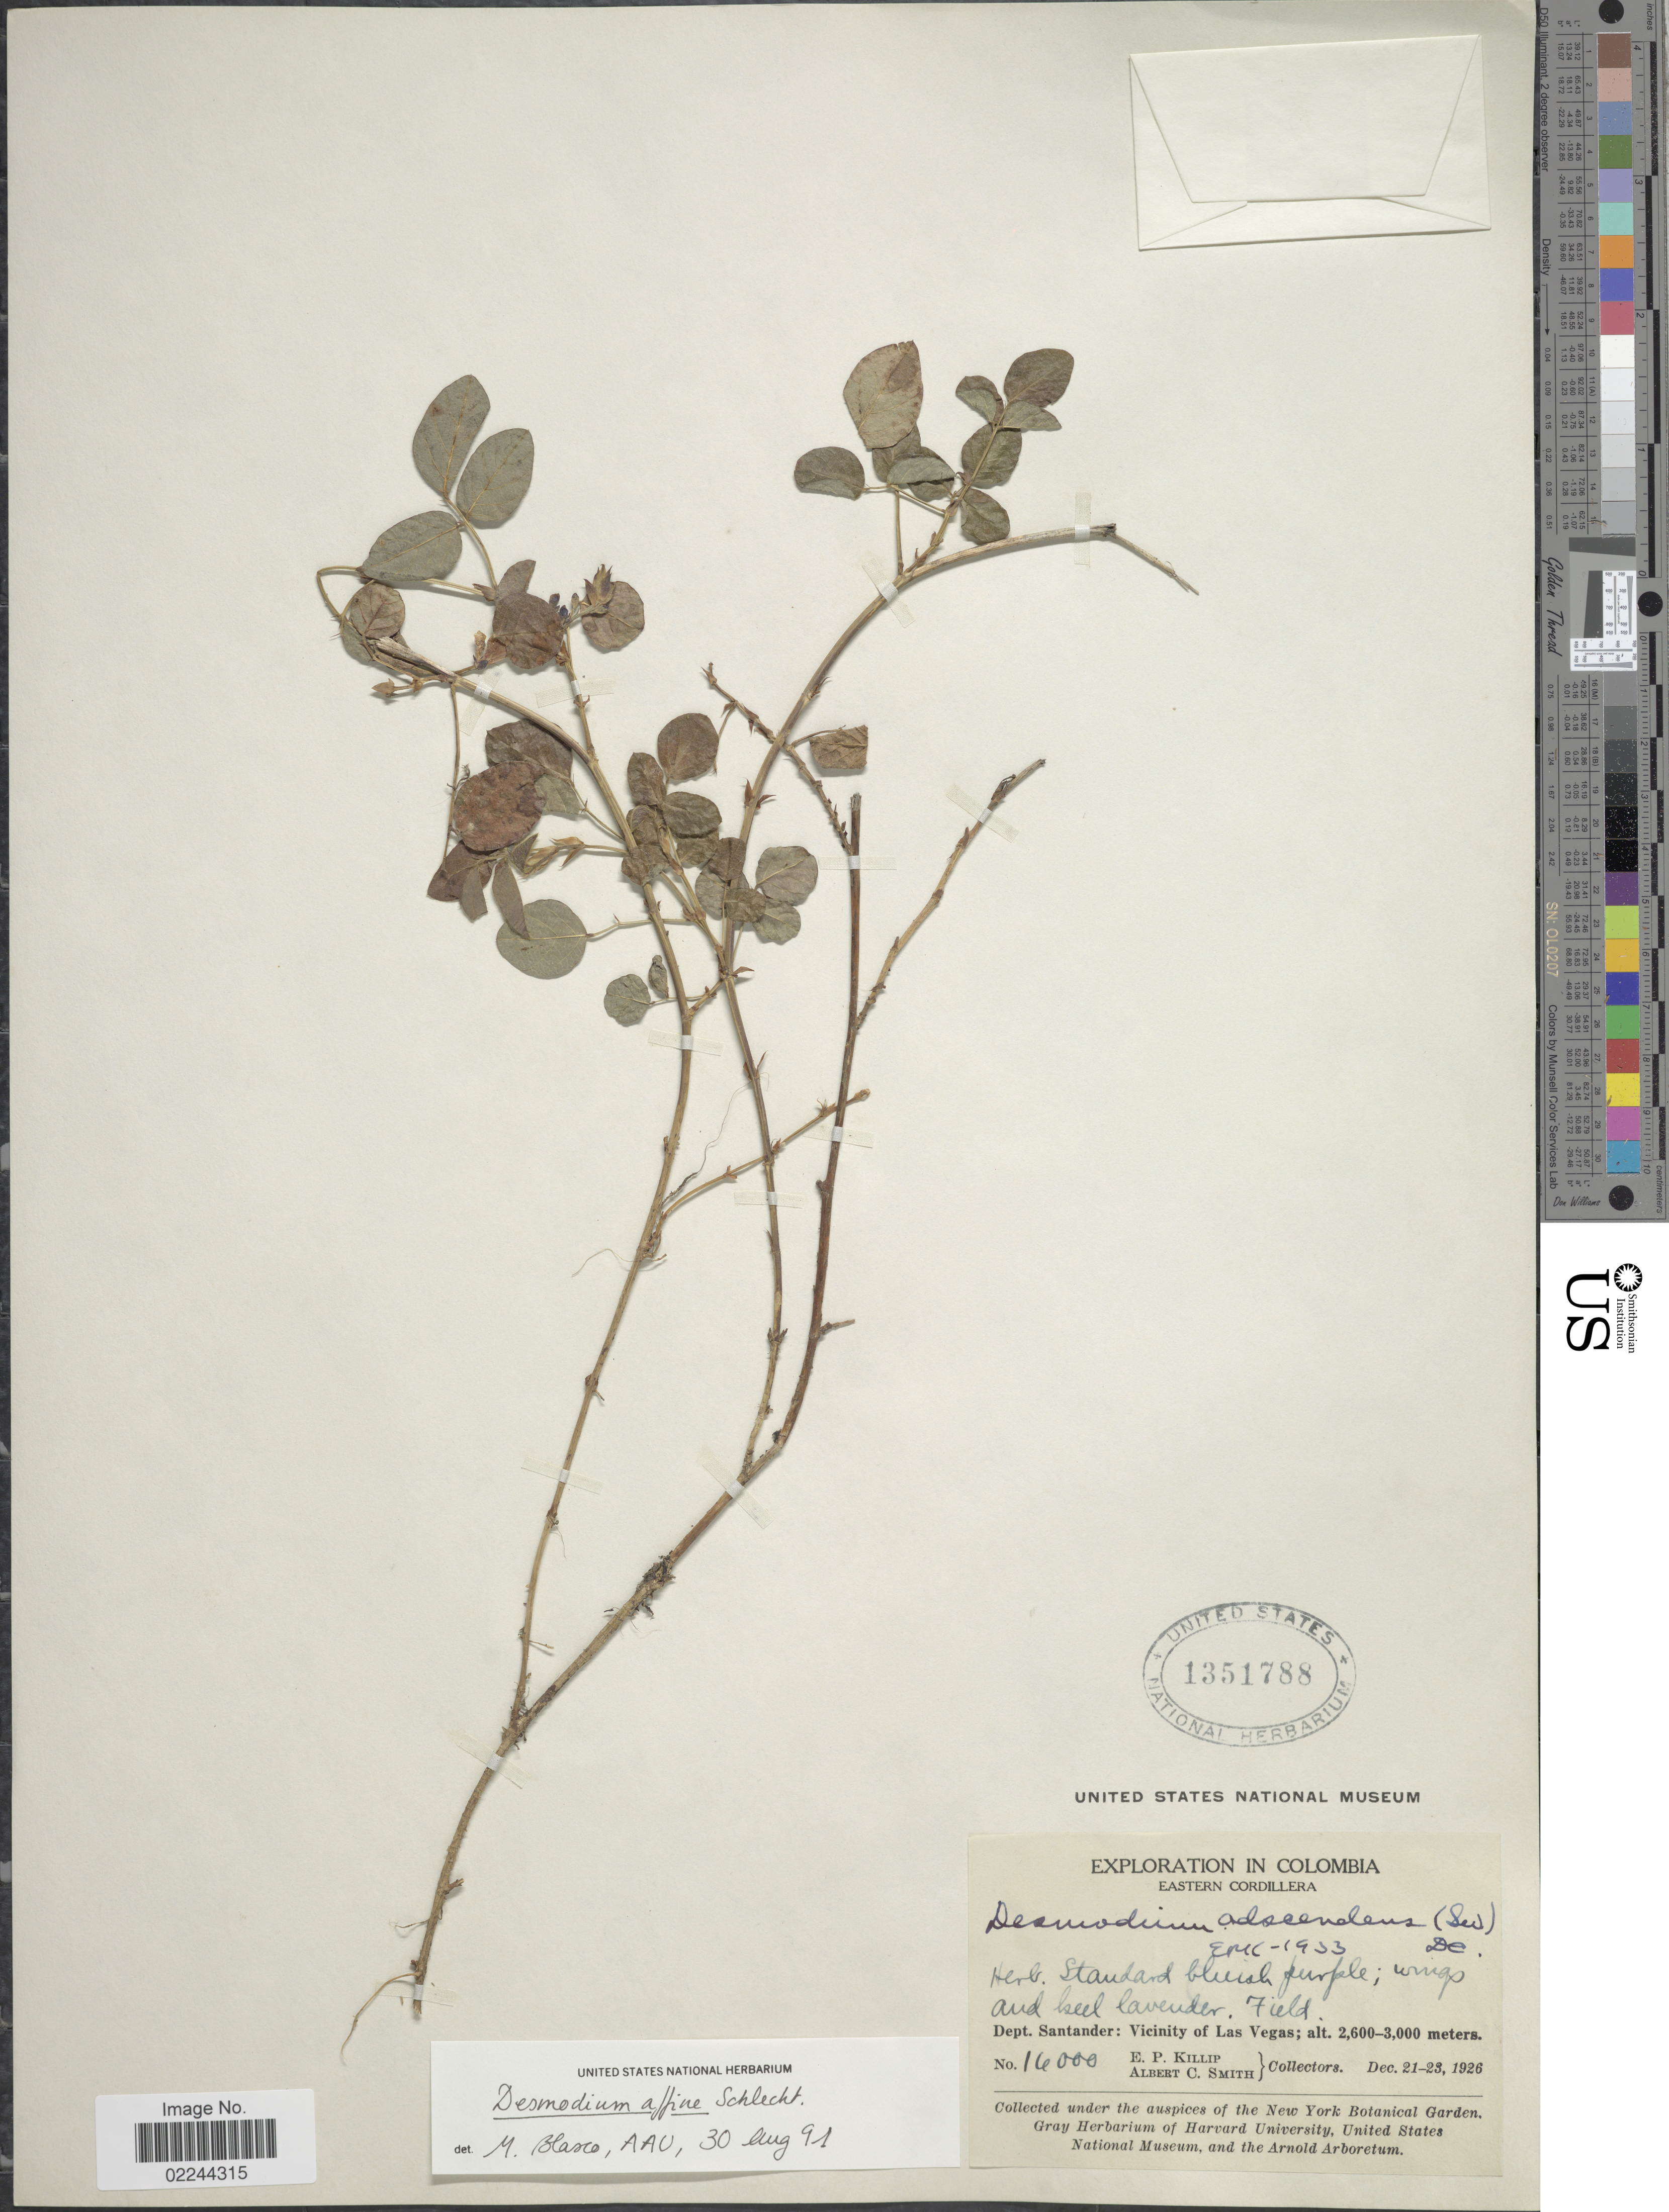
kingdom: Plantae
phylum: Tracheophyta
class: Magnoliopsida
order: Fabales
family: Fabaceae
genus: Desmodium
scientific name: Desmodium affine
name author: Schltdl.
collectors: E. P. Killip & A. C. Smith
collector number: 16000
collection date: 1926-12-21/1926-12-23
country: Colombia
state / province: Santander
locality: Eastern Cordillera. Dept. Santander: Vicinity of Las Vegas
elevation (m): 2600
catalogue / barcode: US 1351788